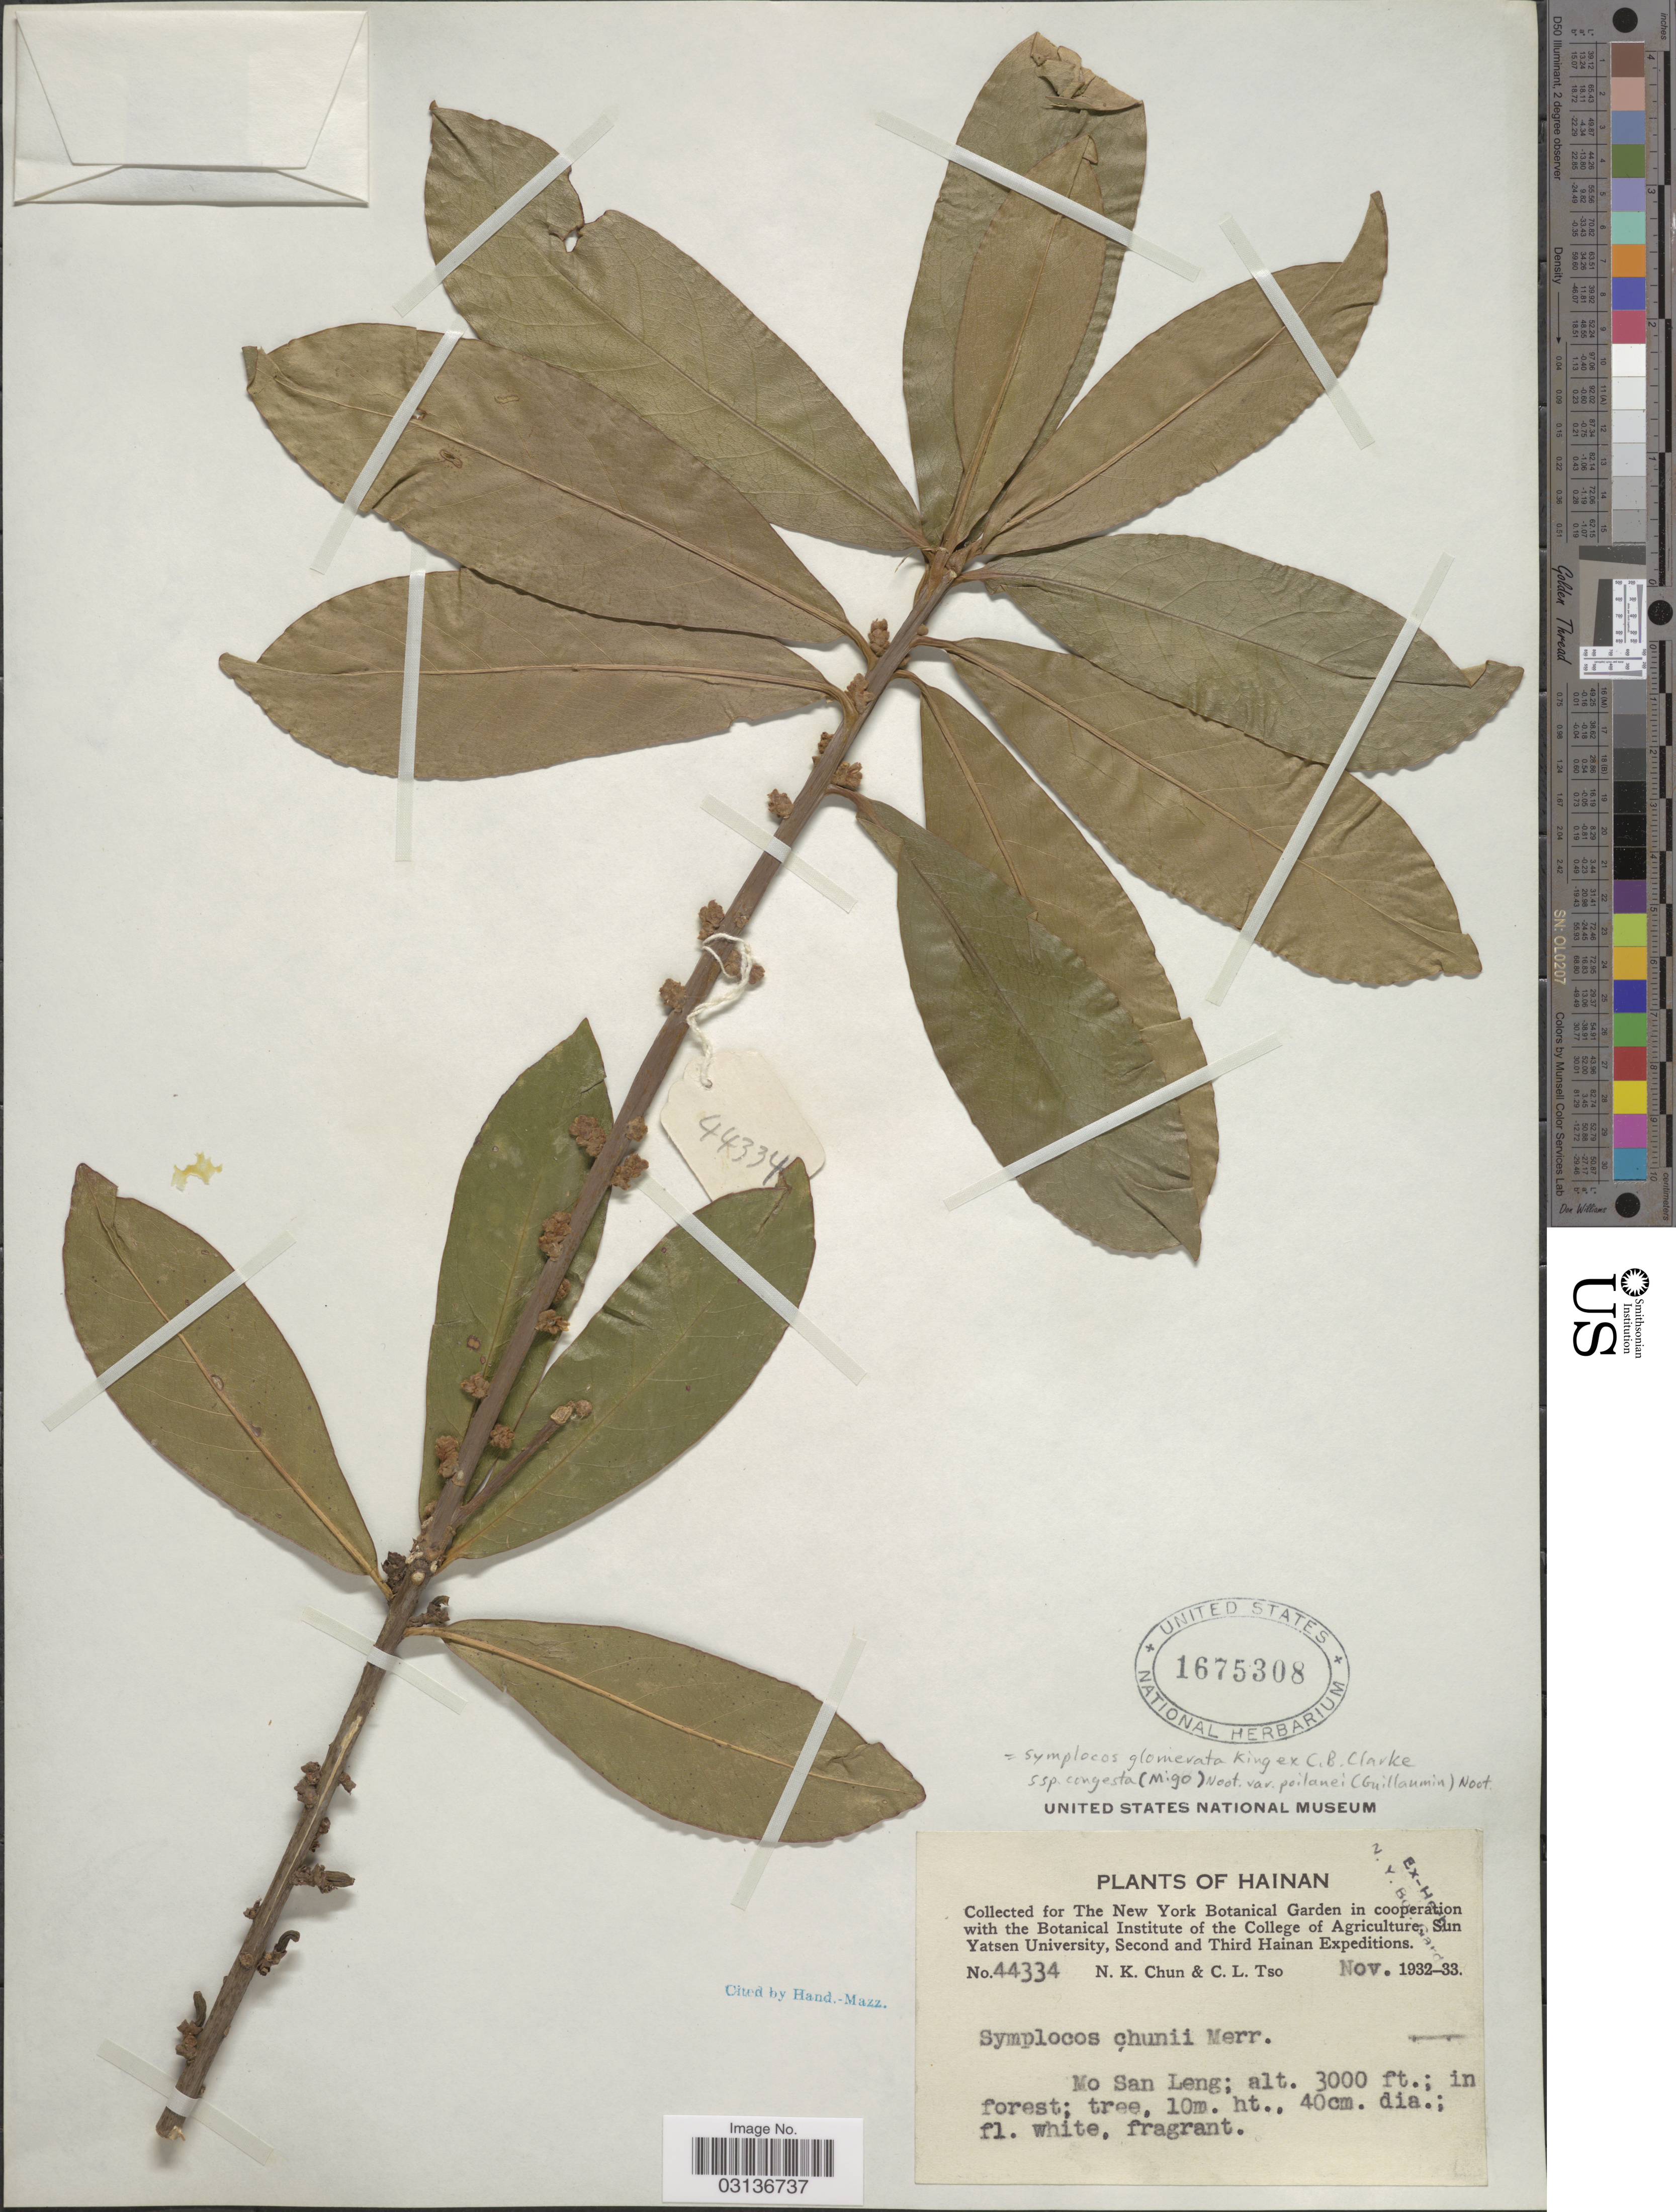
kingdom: Plantae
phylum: Tracheophyta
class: Magnoliopsida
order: Ericales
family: Symplocaceae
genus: Symplocos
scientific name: Symplocos glomerata var. poilanei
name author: (Guillaumin) Noot.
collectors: N. K. Chun & C. Tso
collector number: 44334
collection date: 1932-11/1933-11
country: China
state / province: Hainan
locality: Mo Sang Leng.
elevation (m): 914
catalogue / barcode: US 1675308